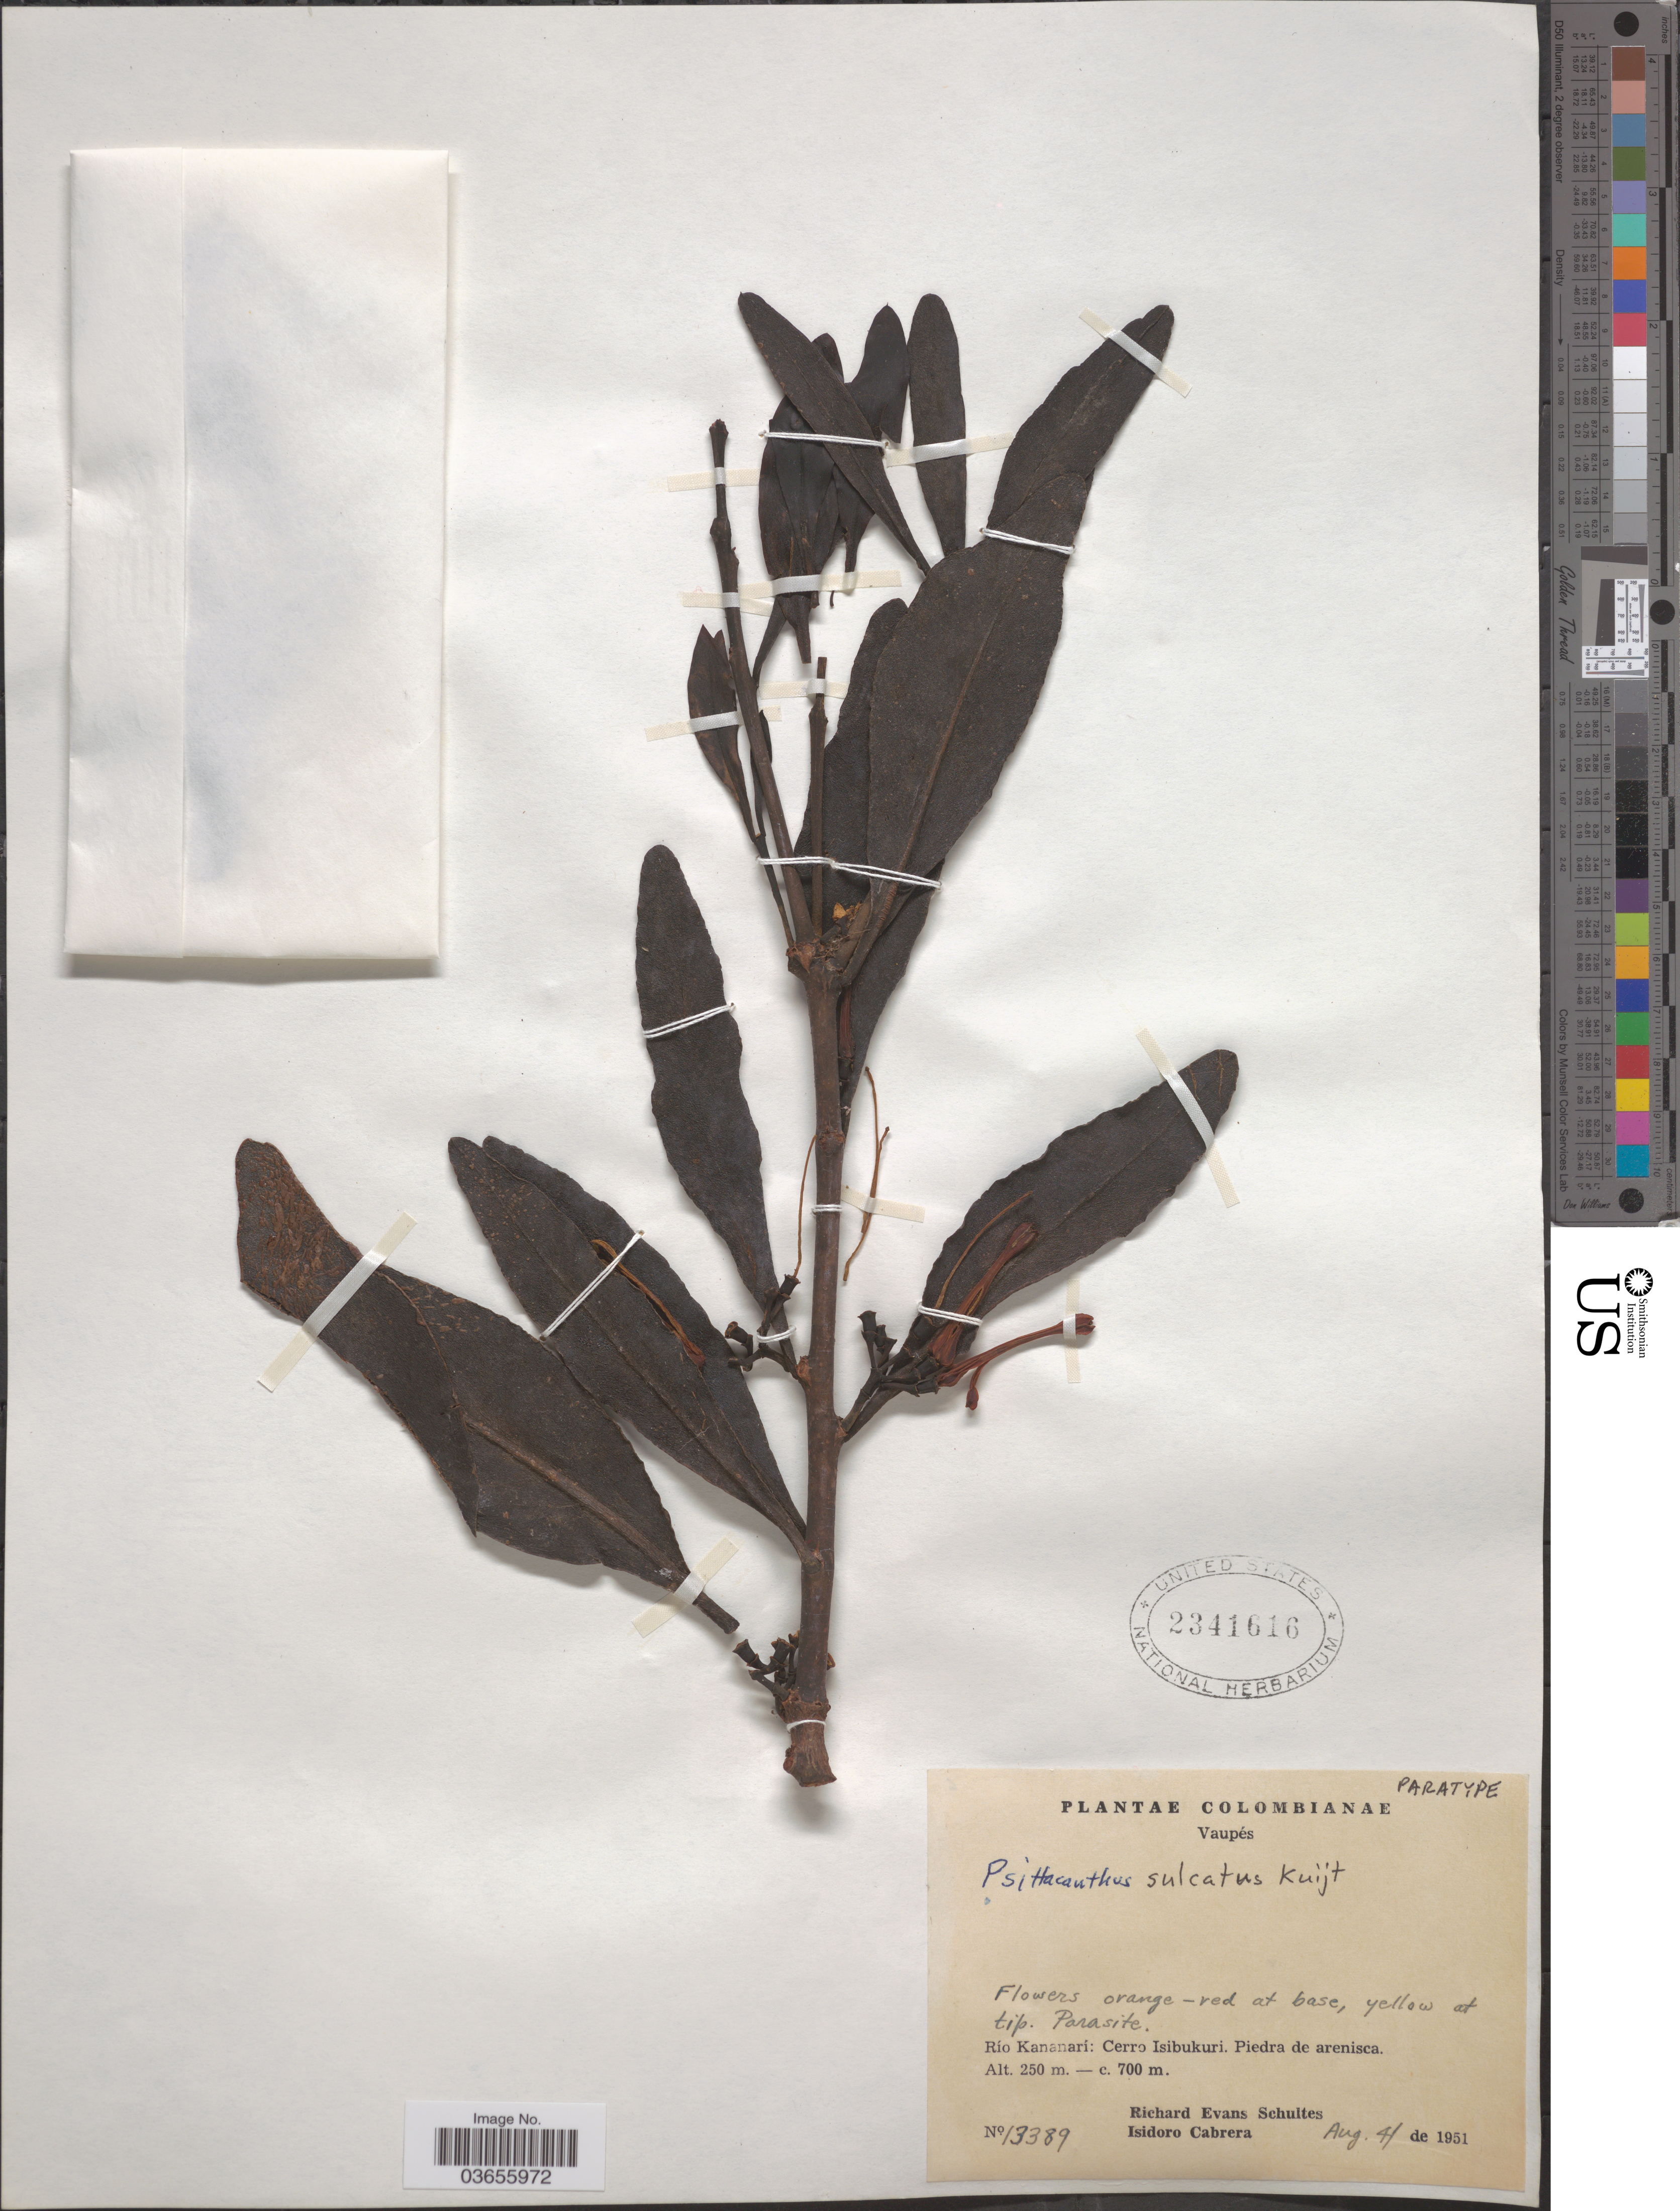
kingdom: Plantae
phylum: Tracheophyta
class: Magnoliopsida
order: Santalales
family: Loranthaceae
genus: Psittacanthus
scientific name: Psittacanthus sulcatus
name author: Kuijt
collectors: R. E. Schultes & I. Cabrera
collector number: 13389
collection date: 1951-08-04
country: Colombia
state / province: Vaupés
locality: Río Kananarí: Cerro Isibukuri. Piedra de arenisca.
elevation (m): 250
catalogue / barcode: US 2341616